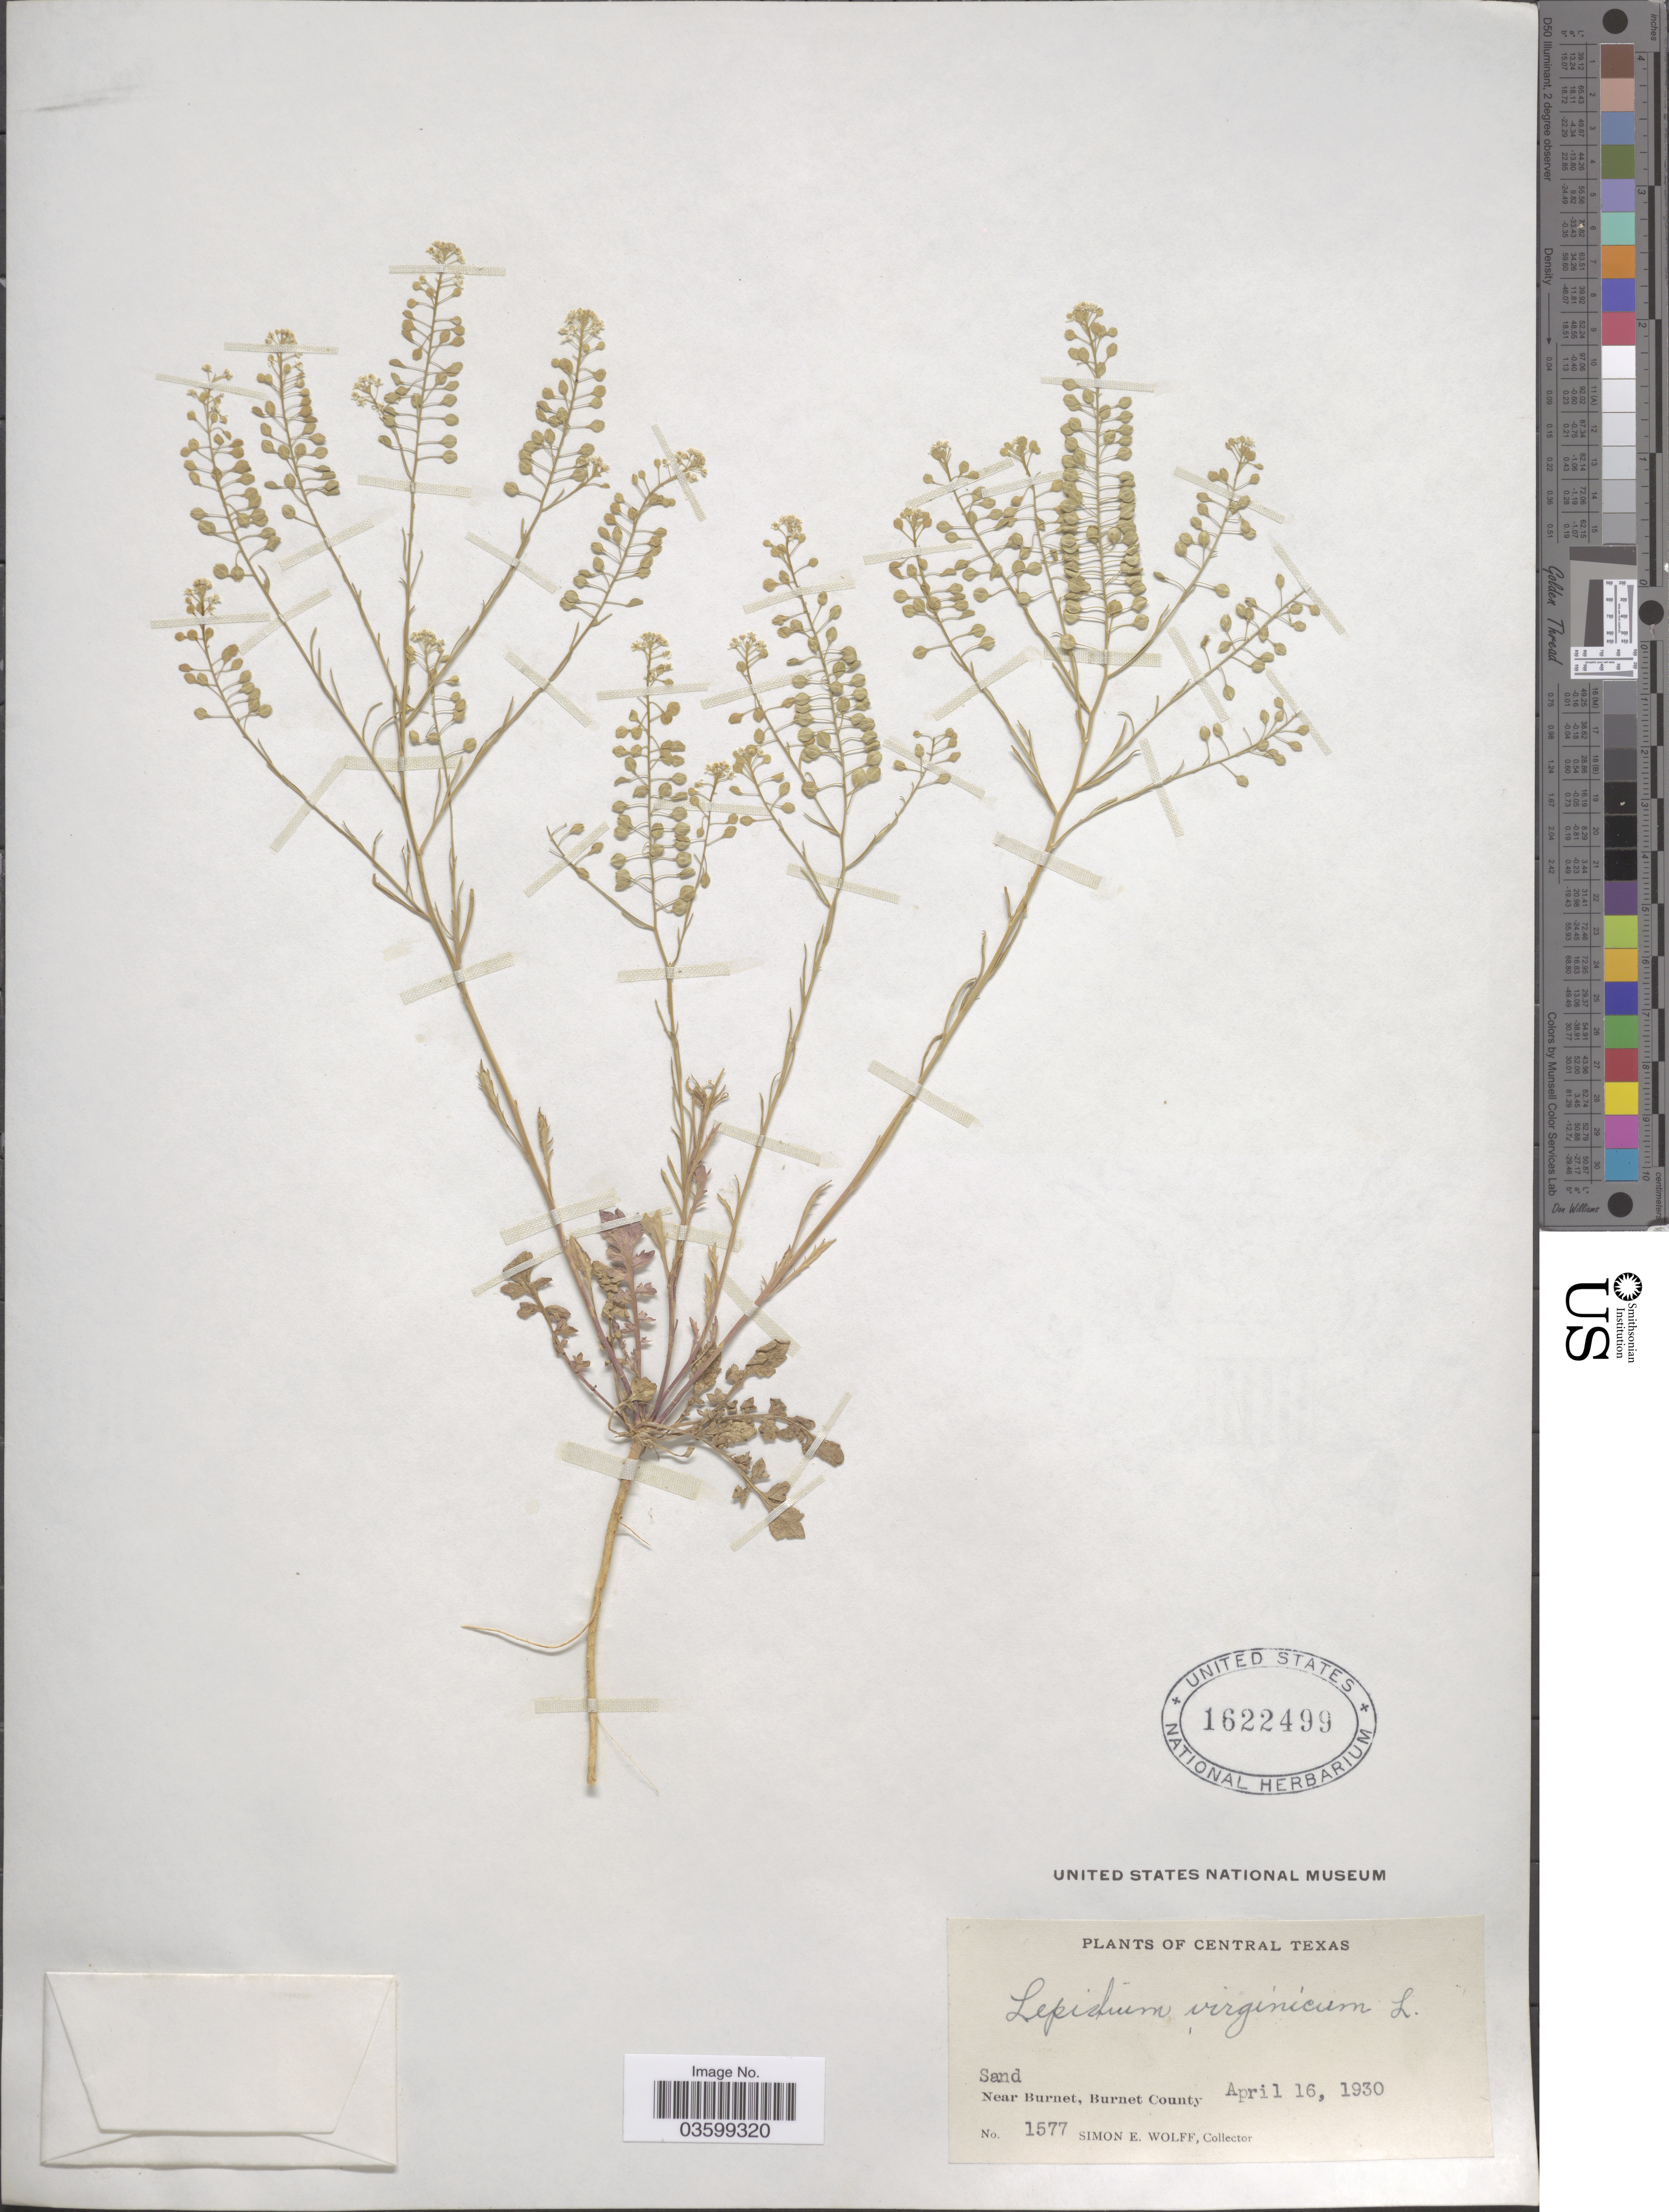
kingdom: Plantae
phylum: Tracheophyta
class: Magnoliopsida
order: Brassicales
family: Brassicaceae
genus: Lepidium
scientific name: Lepidium virginicum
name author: L.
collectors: S. E. Wolff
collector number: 1577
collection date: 1930-04-16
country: United States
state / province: Texas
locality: Central Texas. Near Burnet, Burnet County.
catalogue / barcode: US 1622499